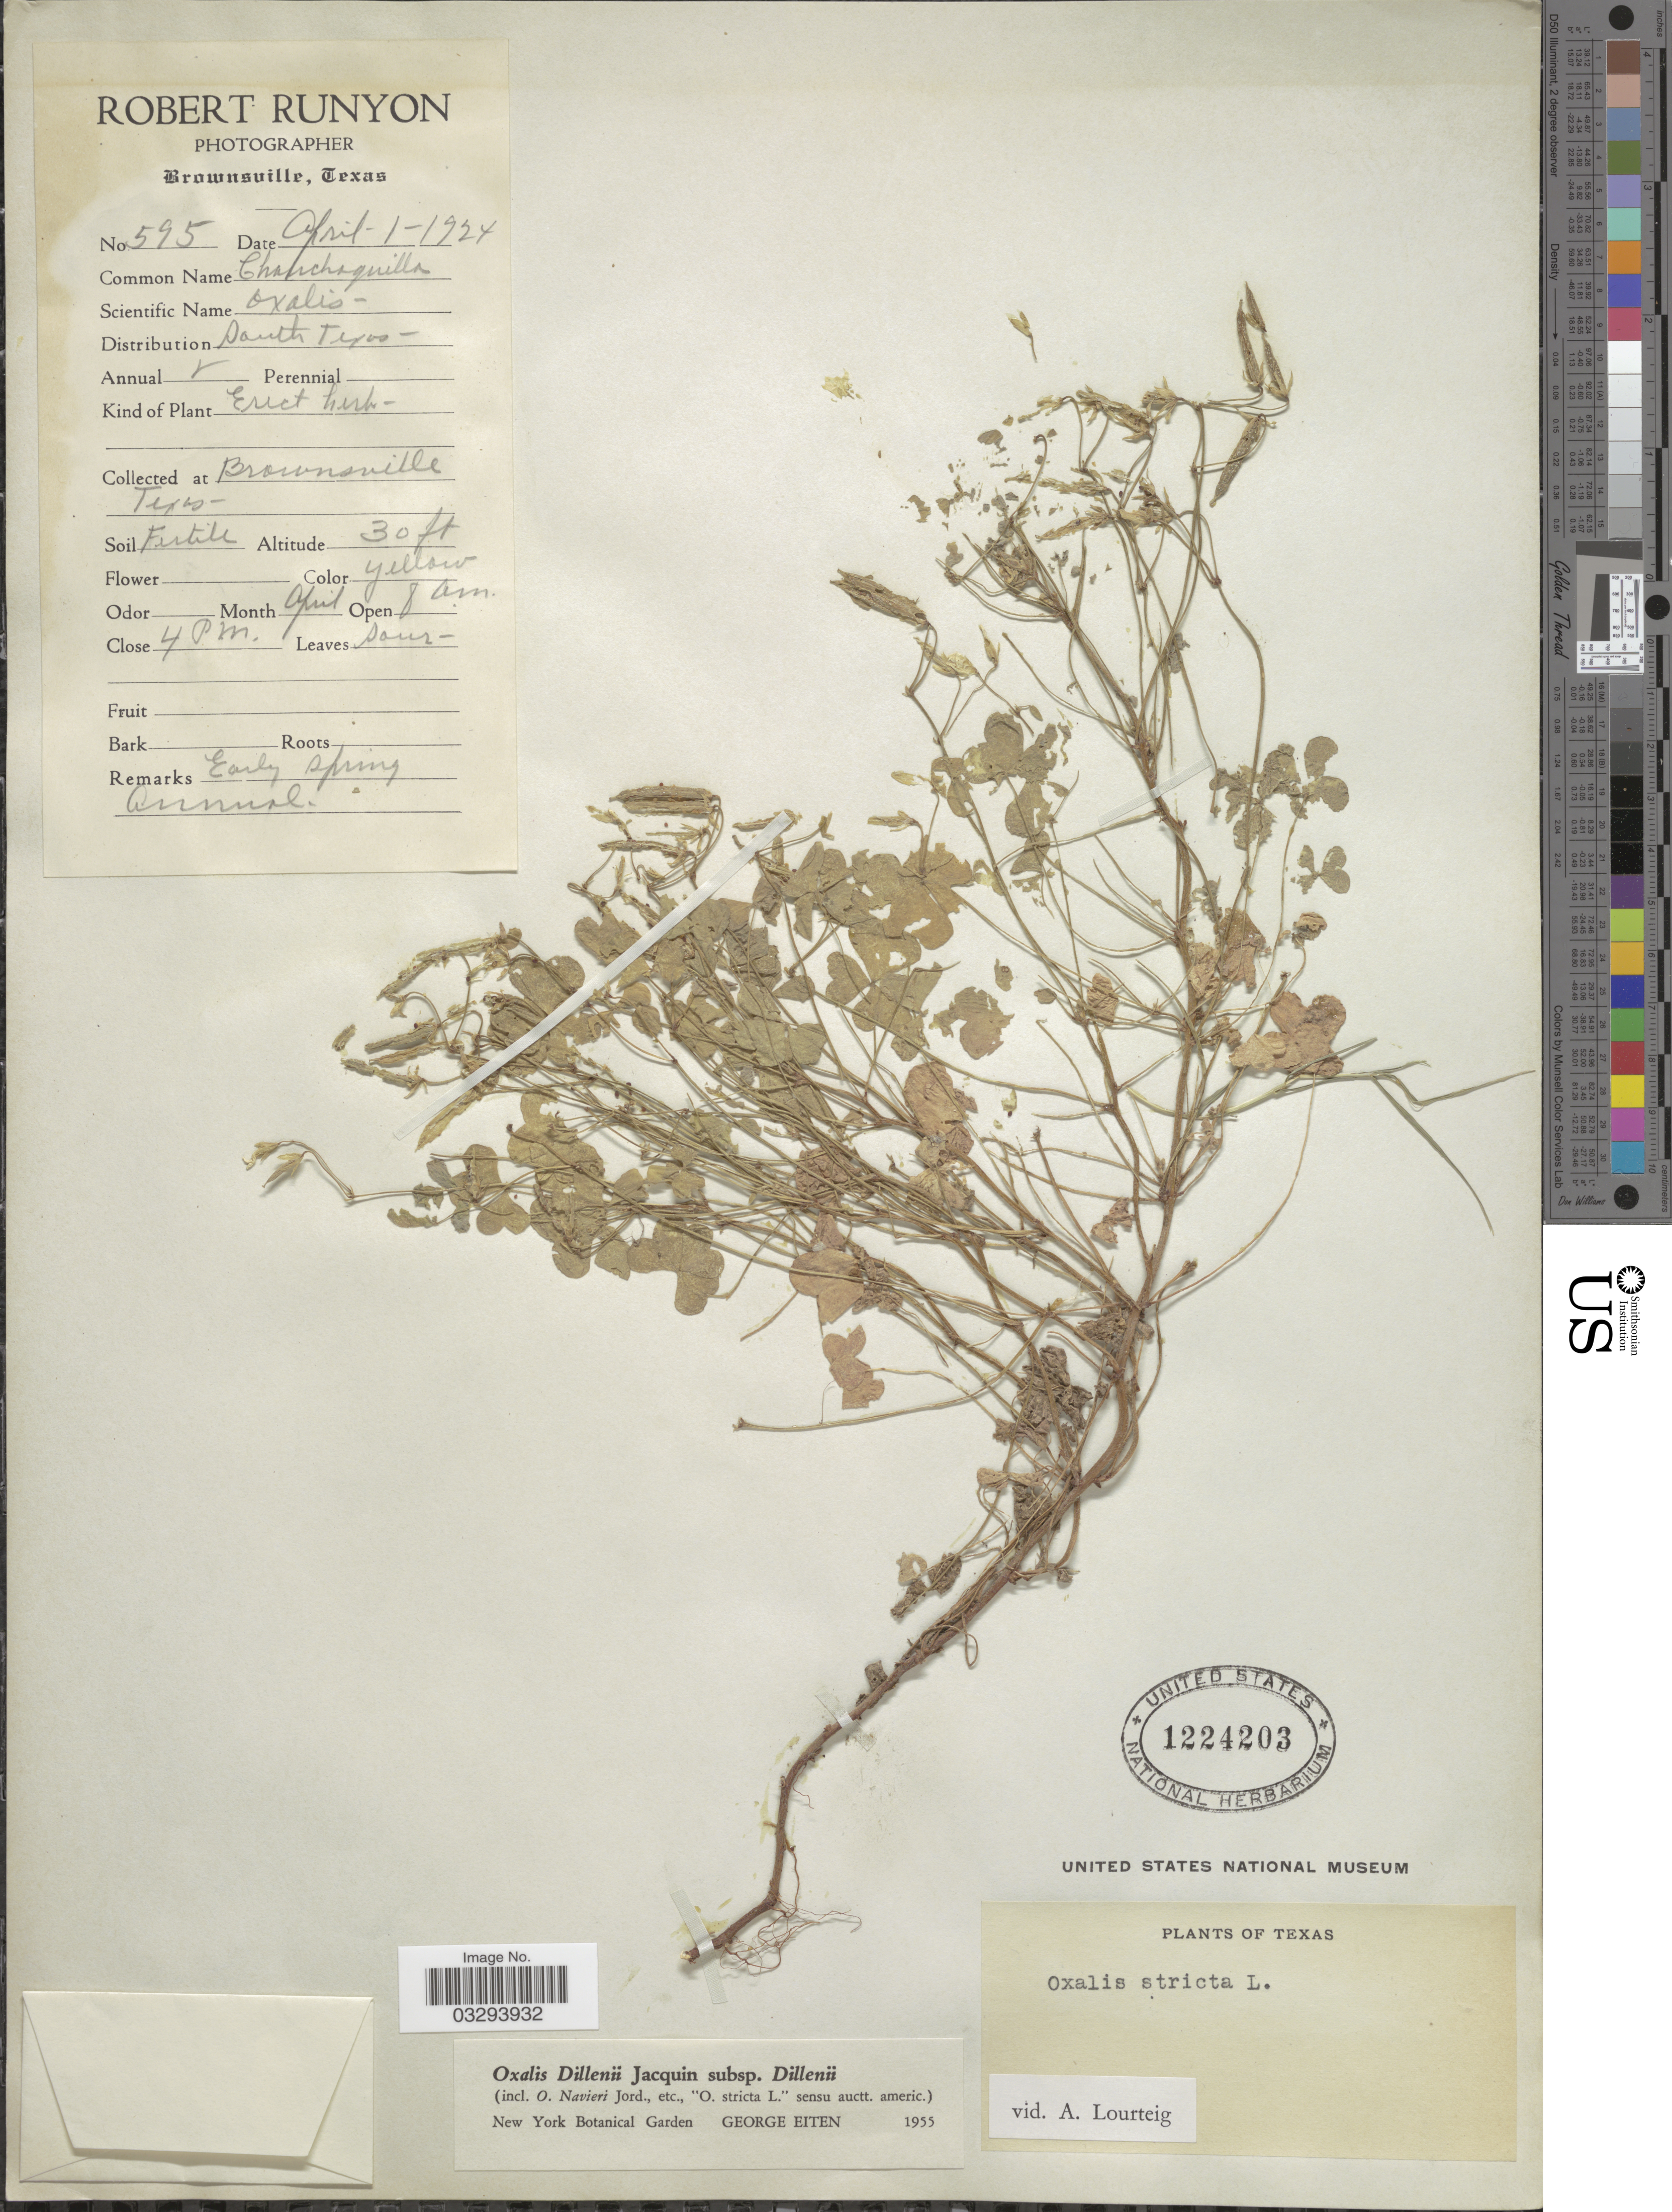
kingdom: Plantae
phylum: Tracheophyta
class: Magnoliopsida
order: Oxalidales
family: Oxalidaceae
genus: Oxalis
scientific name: Oxalis stricta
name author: L.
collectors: R. Runyon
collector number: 595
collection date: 1924-04-01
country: United States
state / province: Texas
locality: Brownsville.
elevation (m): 9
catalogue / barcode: US 1224203